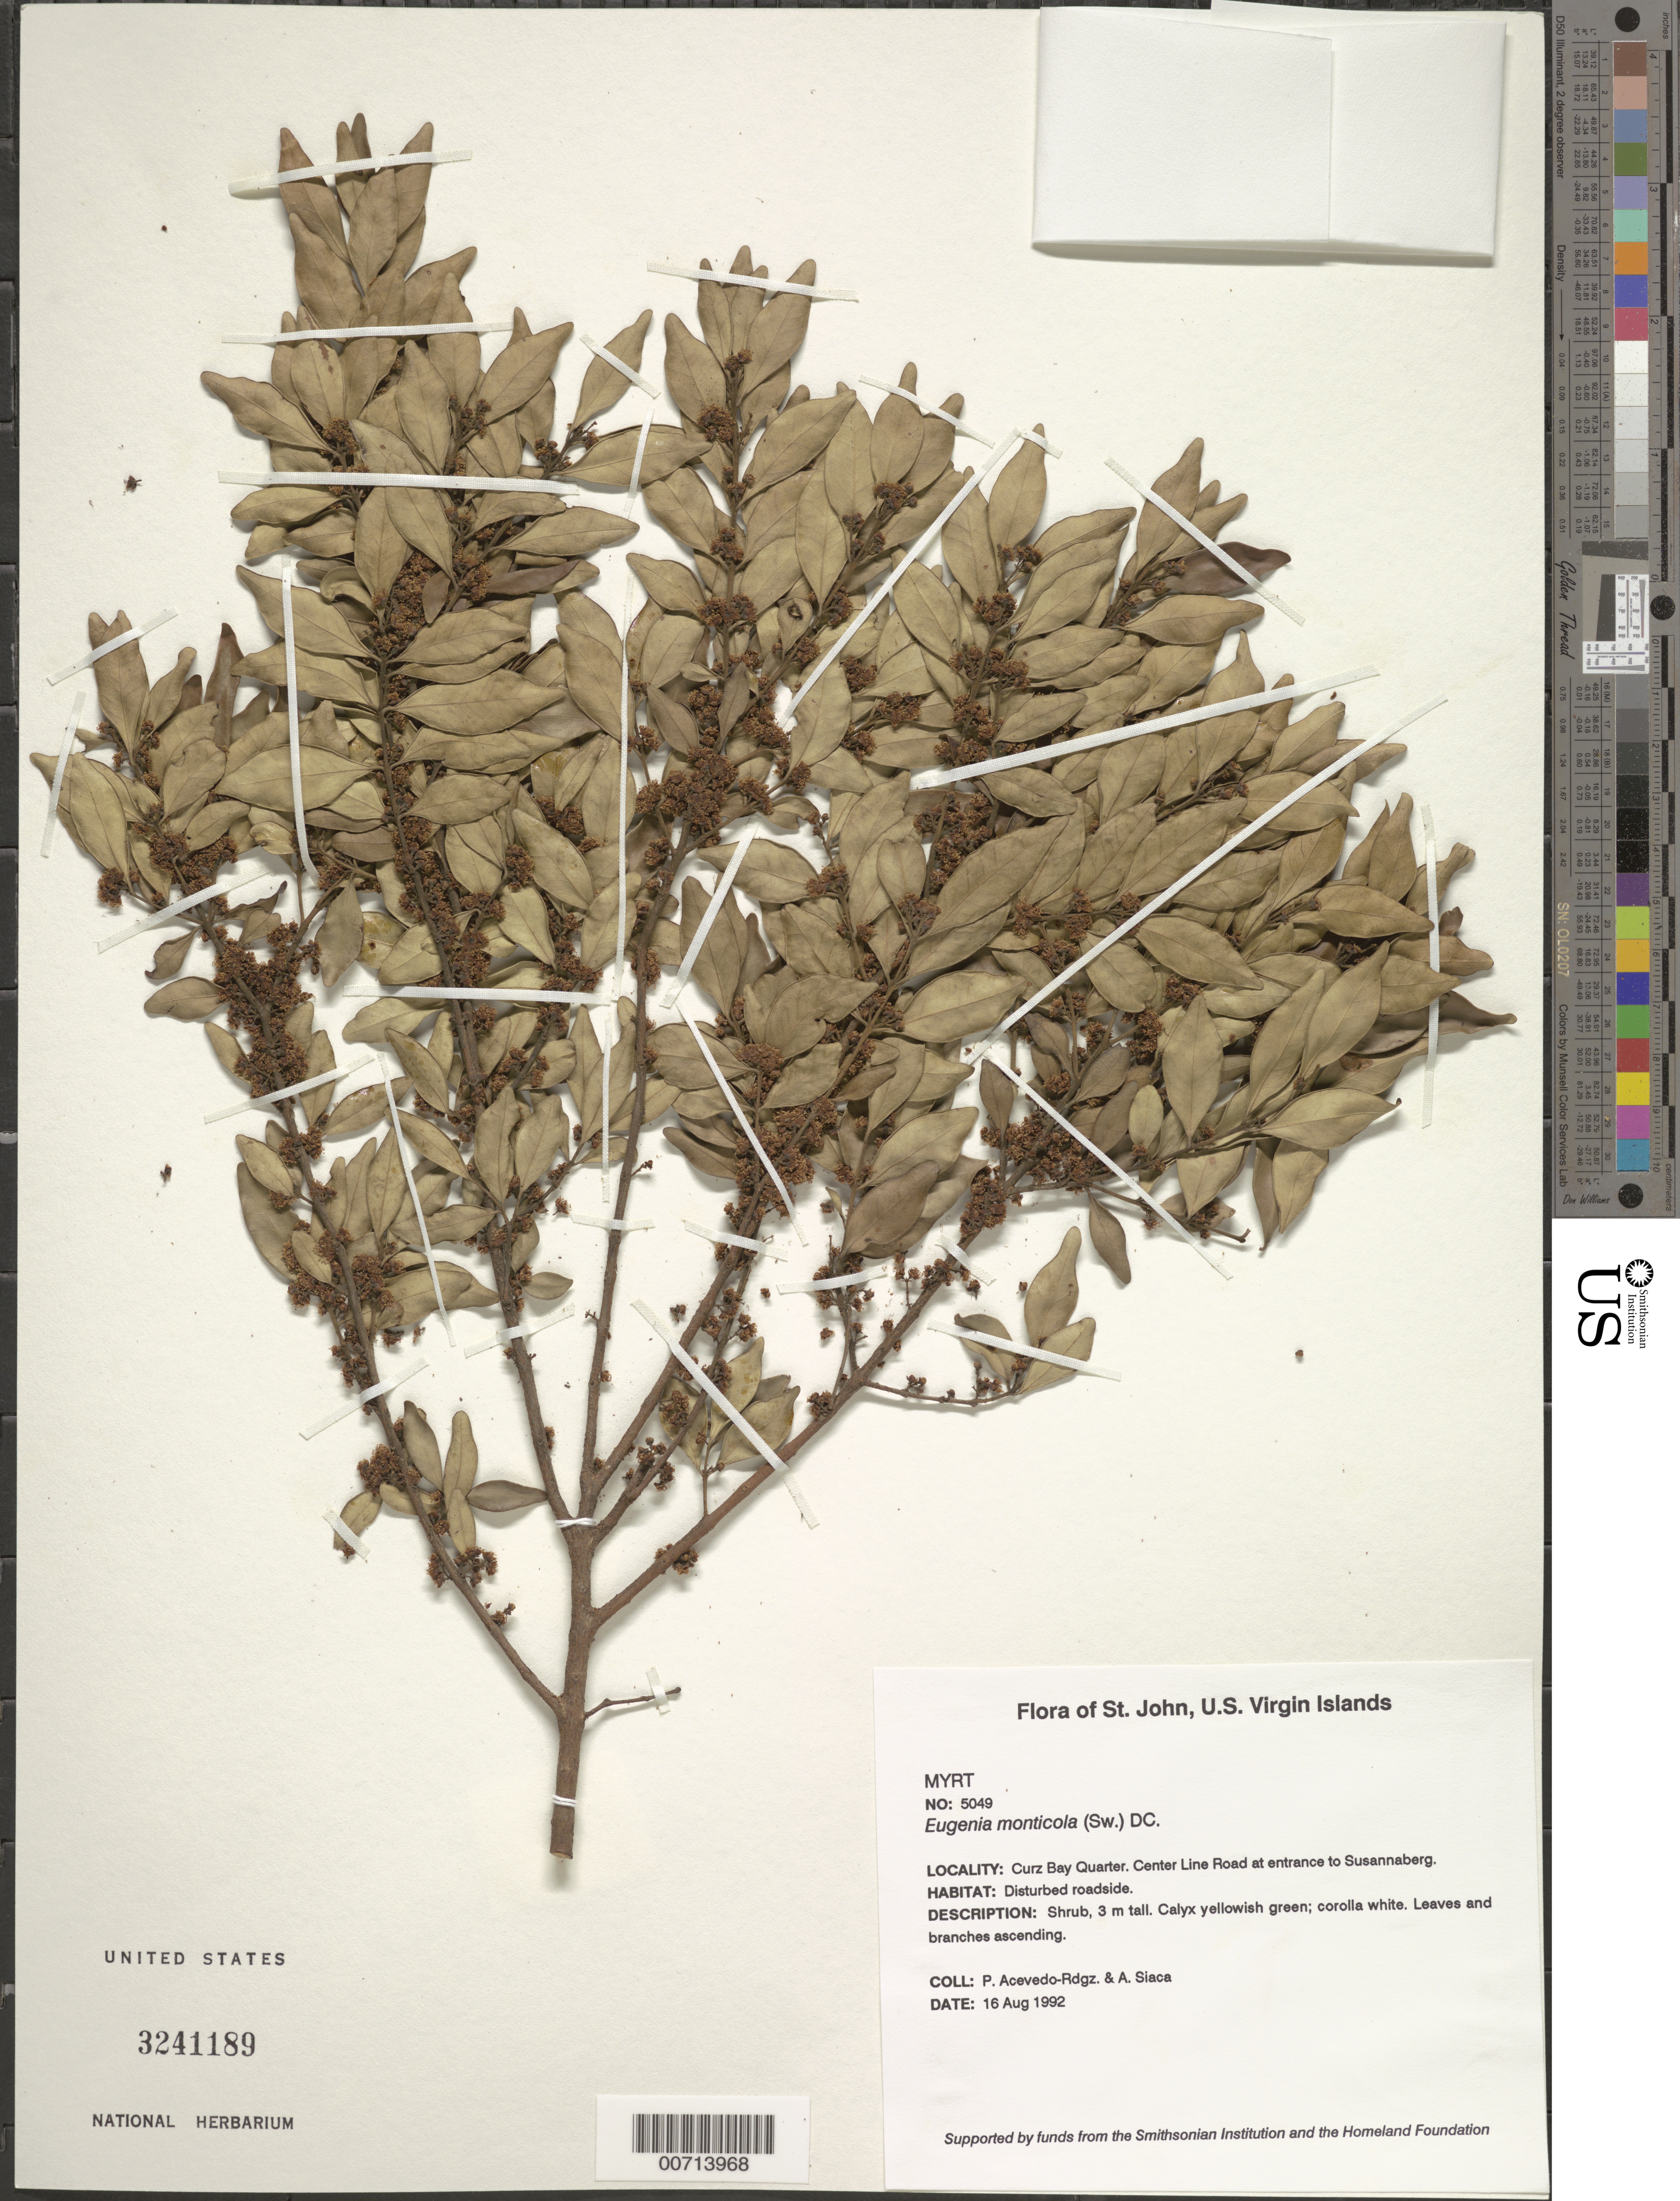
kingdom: Plantae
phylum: Tracheophyta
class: Magnoliopsida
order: Myrtales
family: Myrtaceae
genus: Eugenia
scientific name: Eugenia monticola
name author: (Sw.) DC.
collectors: P. Acevedo-Rodr. & A. Siaca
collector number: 5049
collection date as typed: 16 Aug 1992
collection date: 1992-08-16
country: U.S. Virgin Islands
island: St. John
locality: Cruz Bay Quarter; Dirt road from Susannaberg to North Shore Road.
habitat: Disturbed roadside.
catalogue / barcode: US 3241189